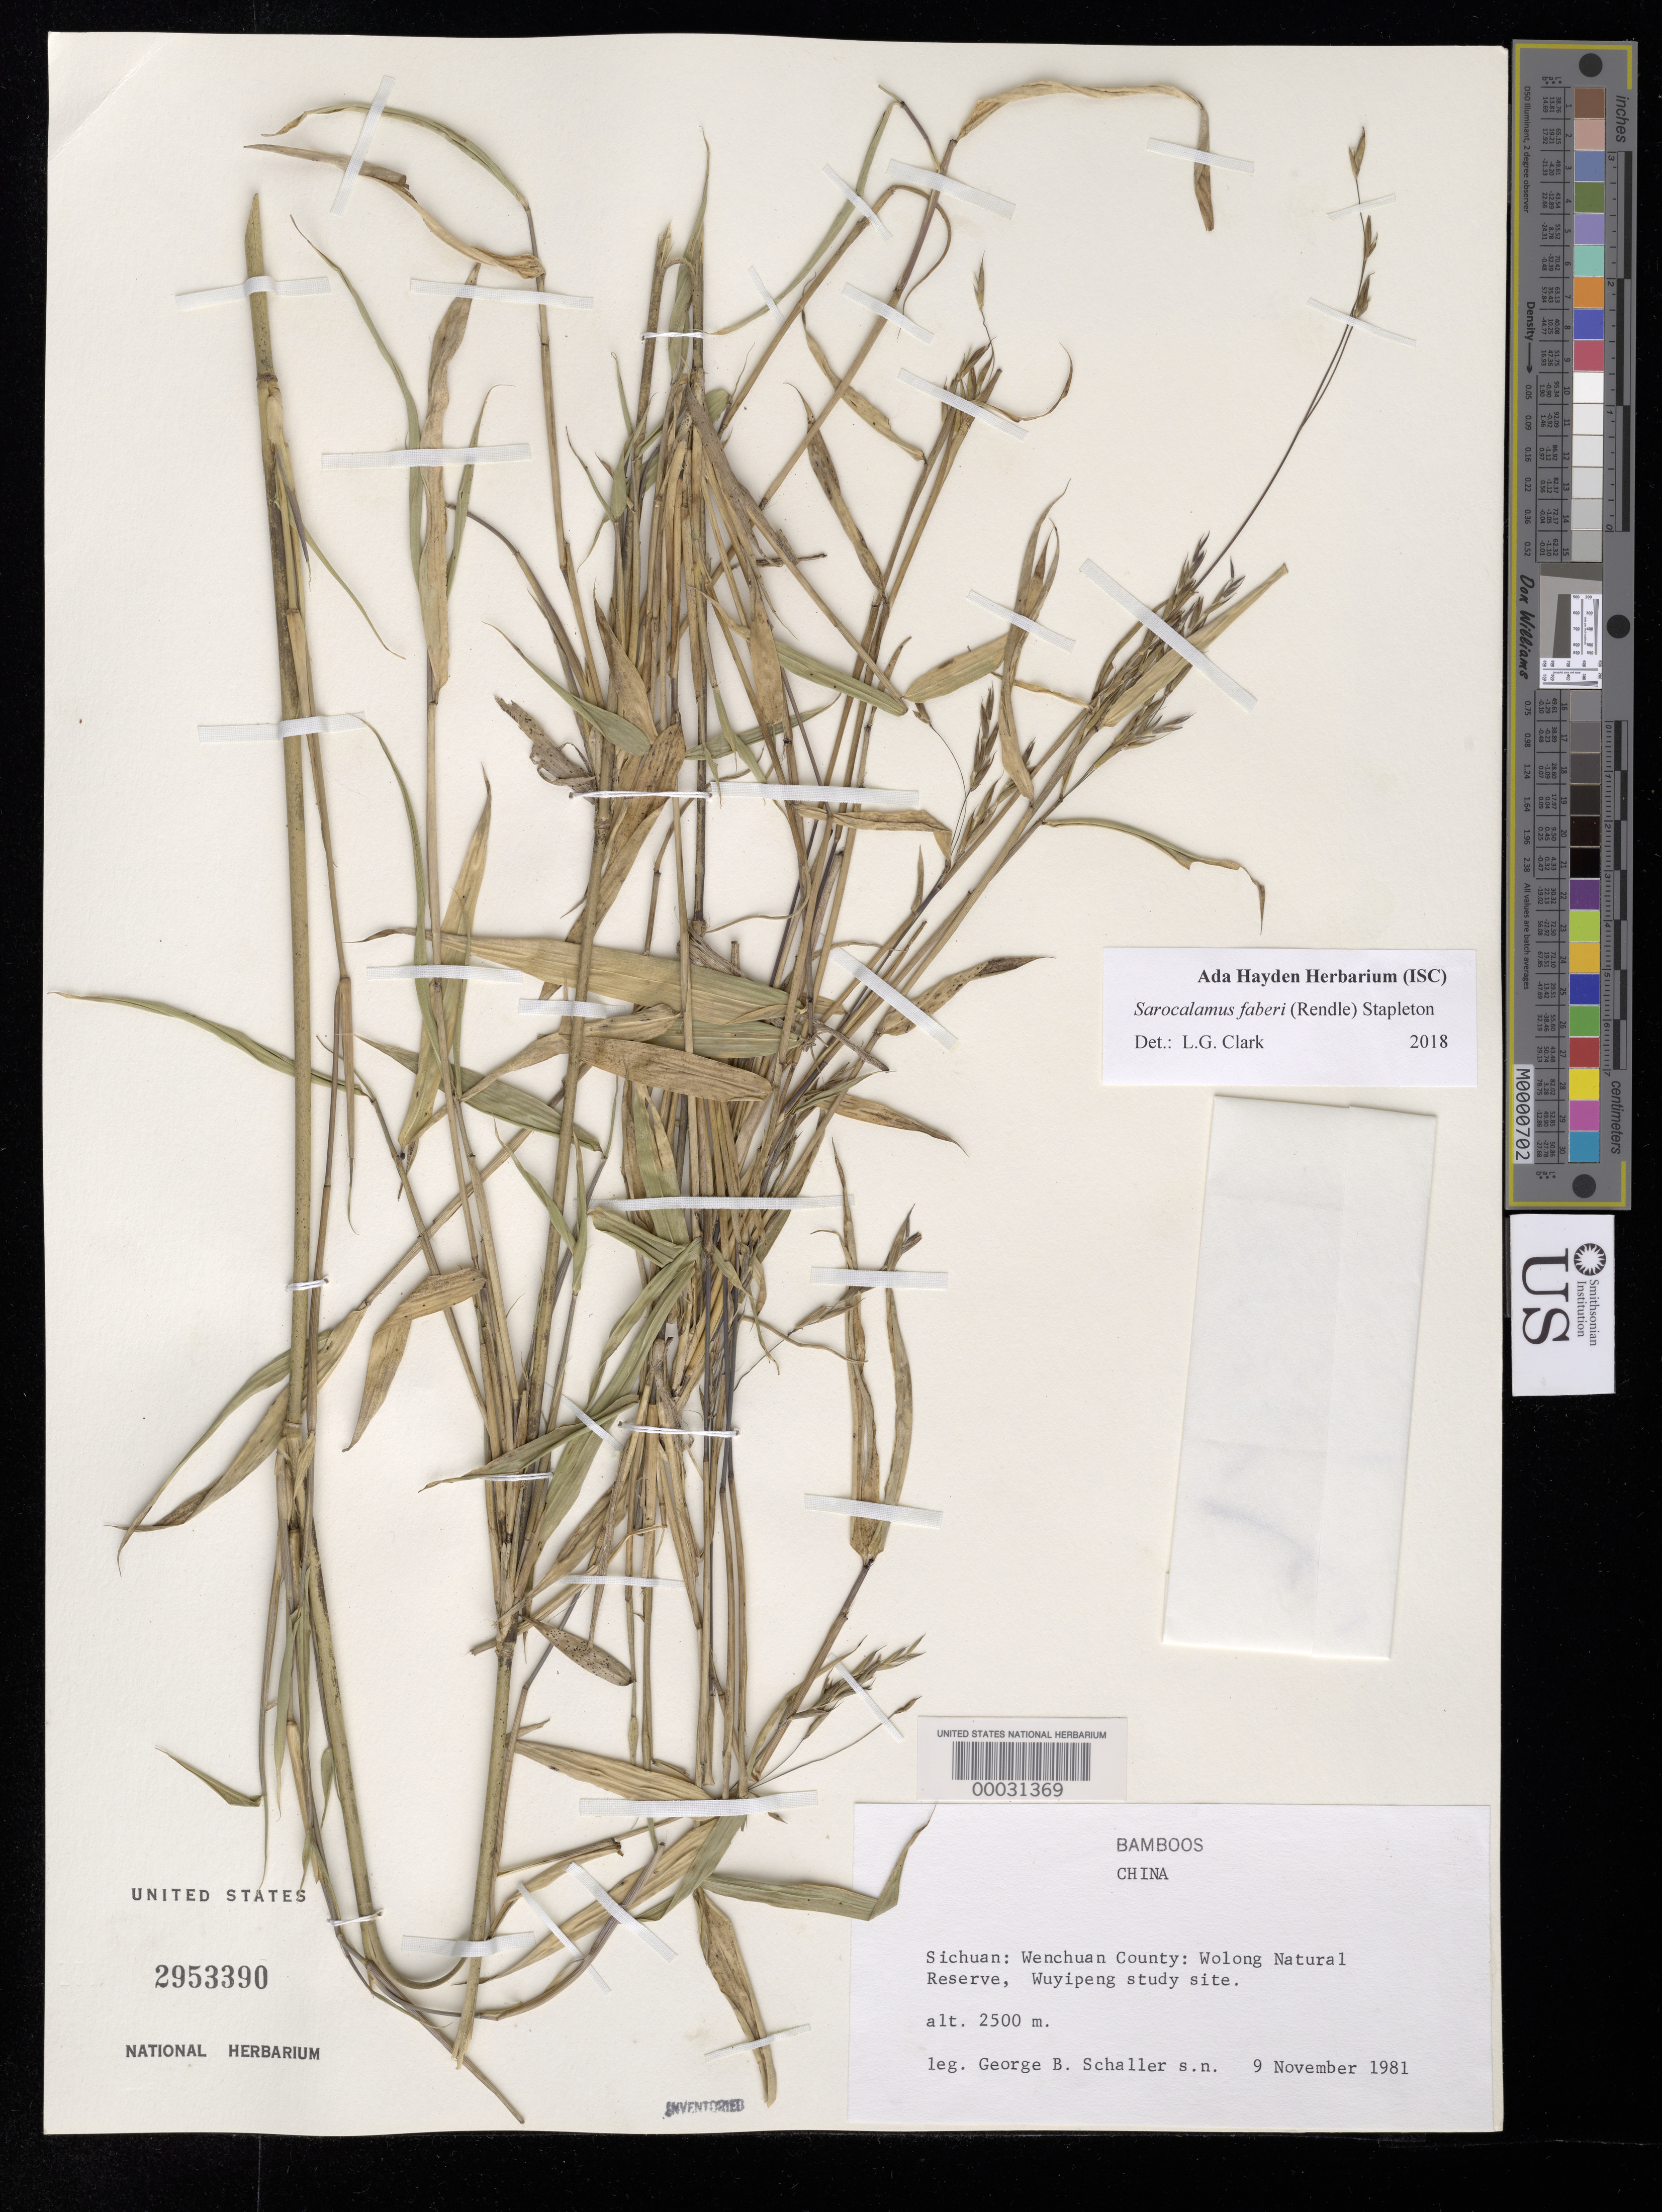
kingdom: Plantae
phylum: Tracheophyta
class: Liliopsida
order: Poales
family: Poaceae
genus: Sarocalamus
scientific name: Sarocalamus faberi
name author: (Rendle) Stapleton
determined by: Clark, L. G.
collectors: G. Schaller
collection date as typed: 09 Nov 1981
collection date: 1981-11-09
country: China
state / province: Sichuan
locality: Wuyipeng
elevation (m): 2500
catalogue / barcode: US 2953390